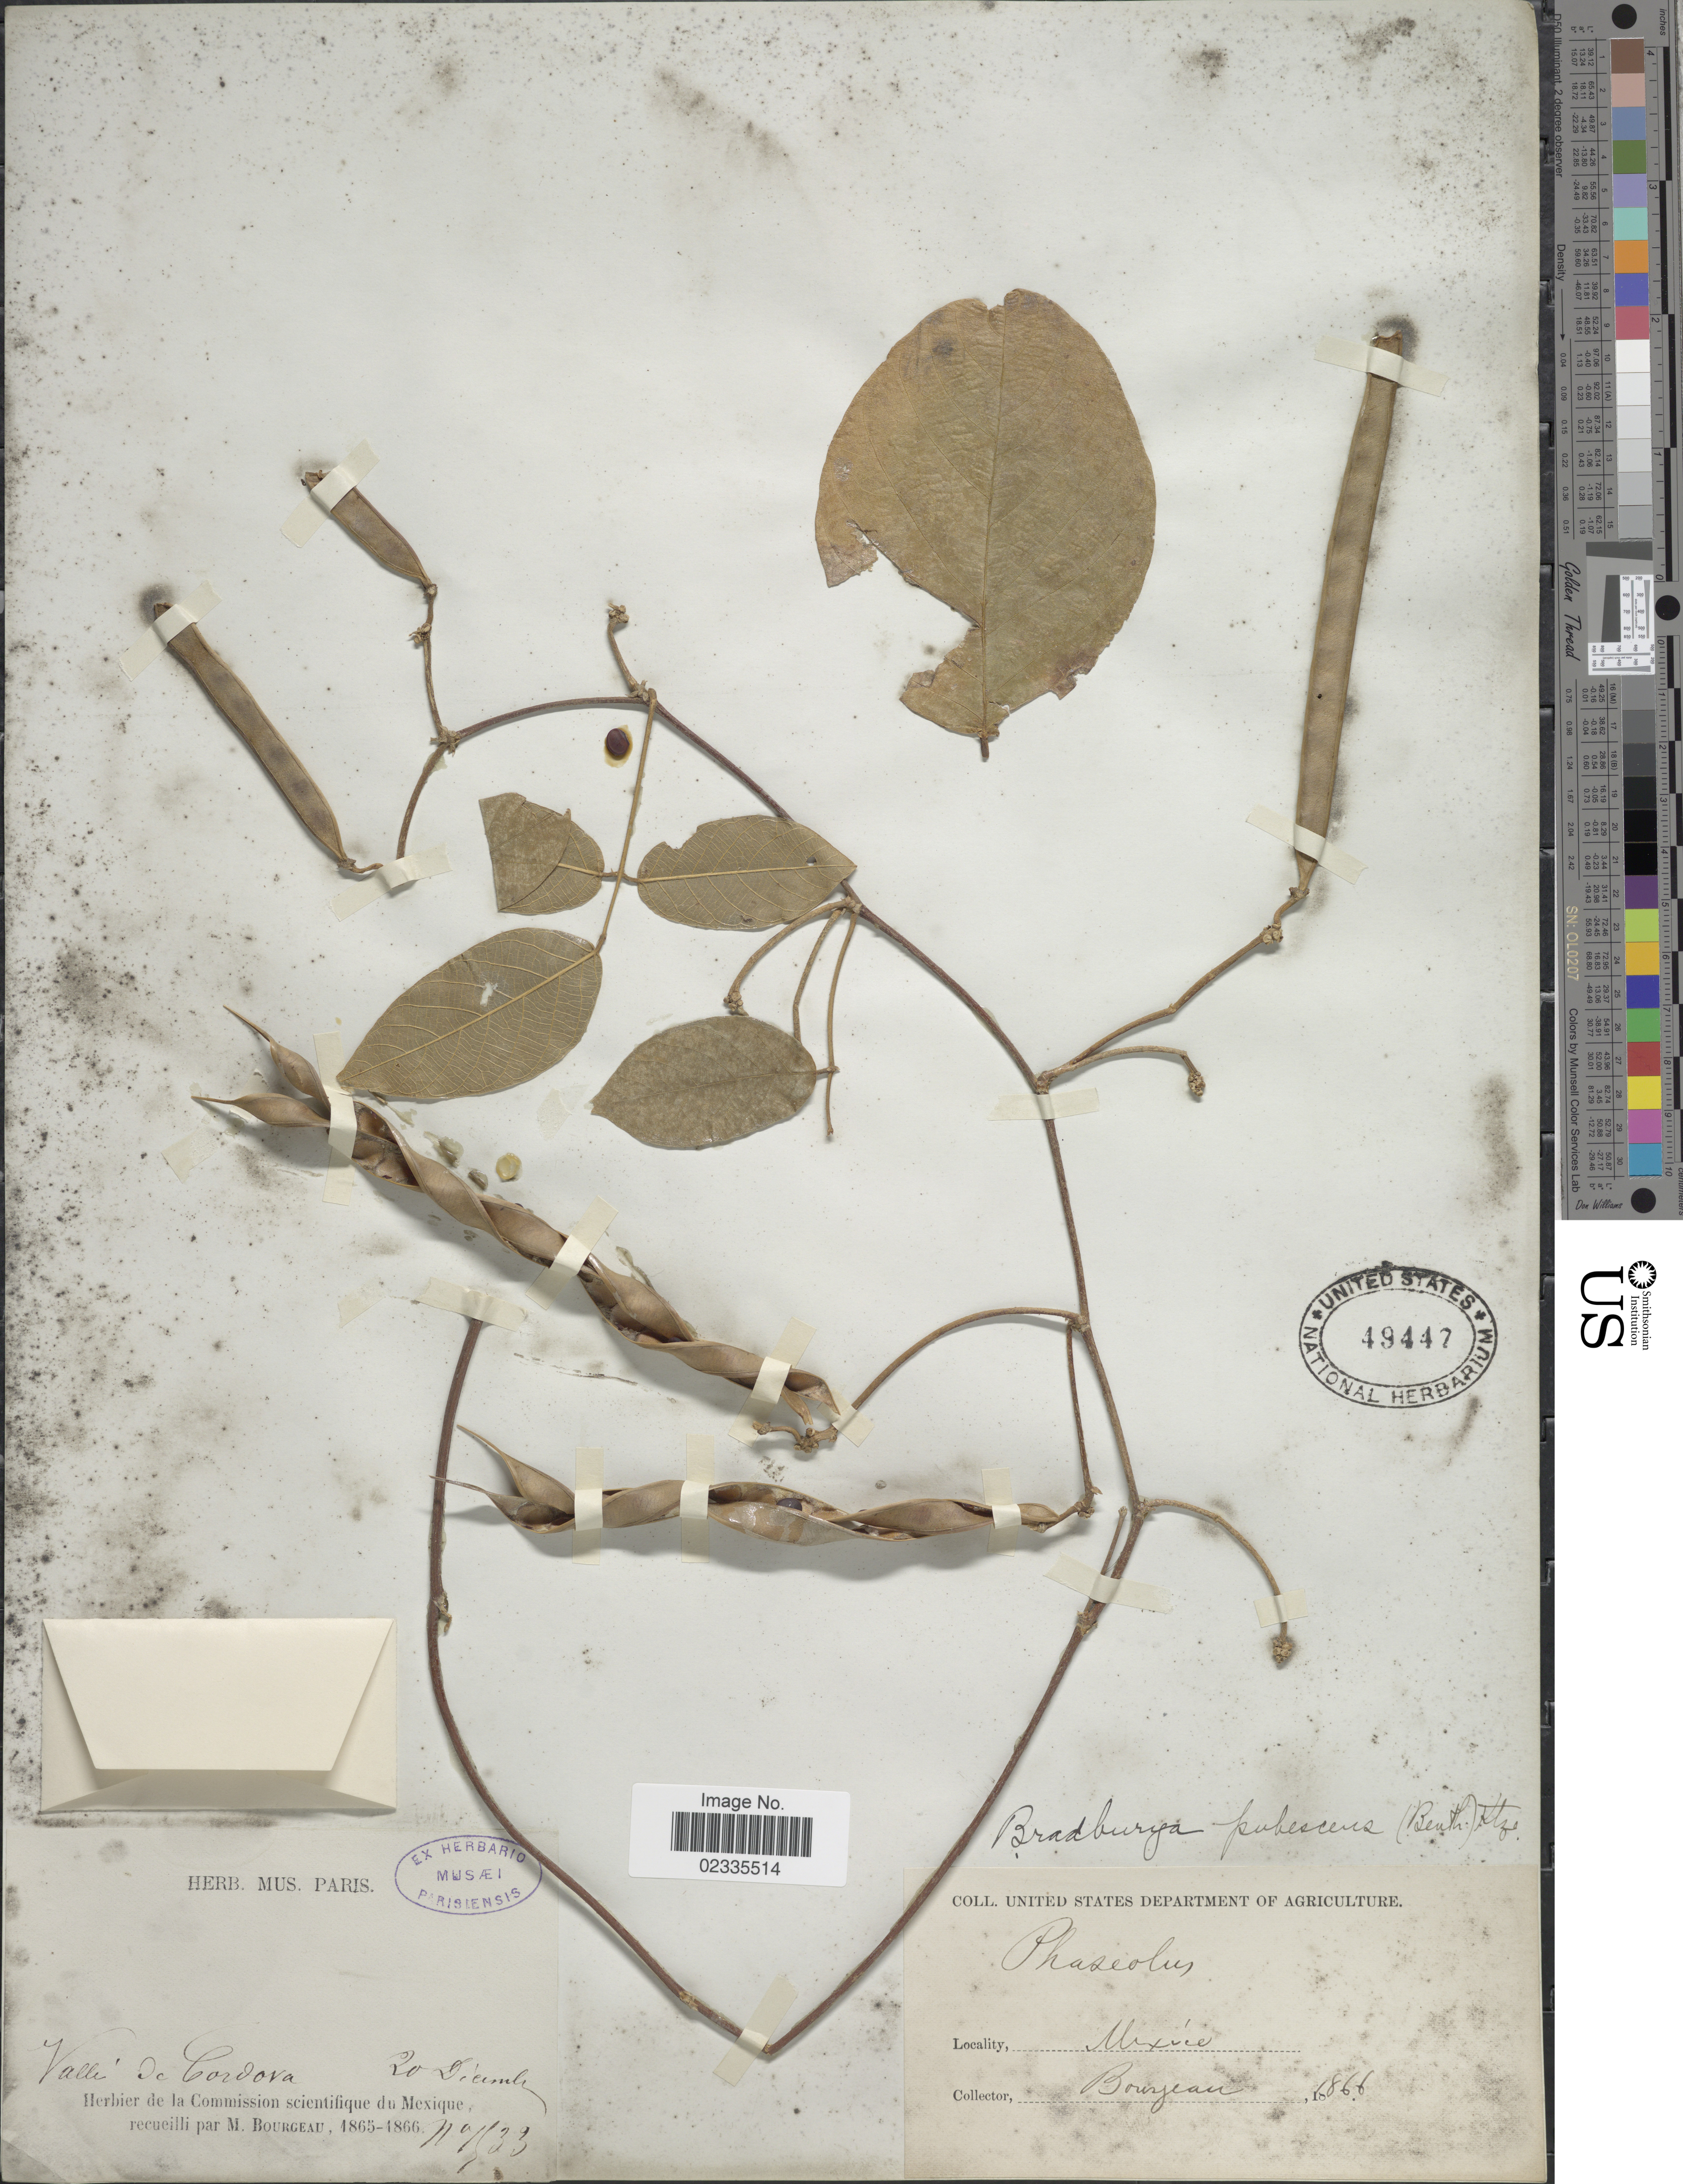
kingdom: Plantae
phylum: Tracheophyta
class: Magnoliopsida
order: Fabales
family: Fabaceae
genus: Centrosema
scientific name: Centrosema pubescens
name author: Benth.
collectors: M. Bourgeau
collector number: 1533*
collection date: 1866-12-20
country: Mexico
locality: Valle de Cordova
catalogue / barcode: US 49447